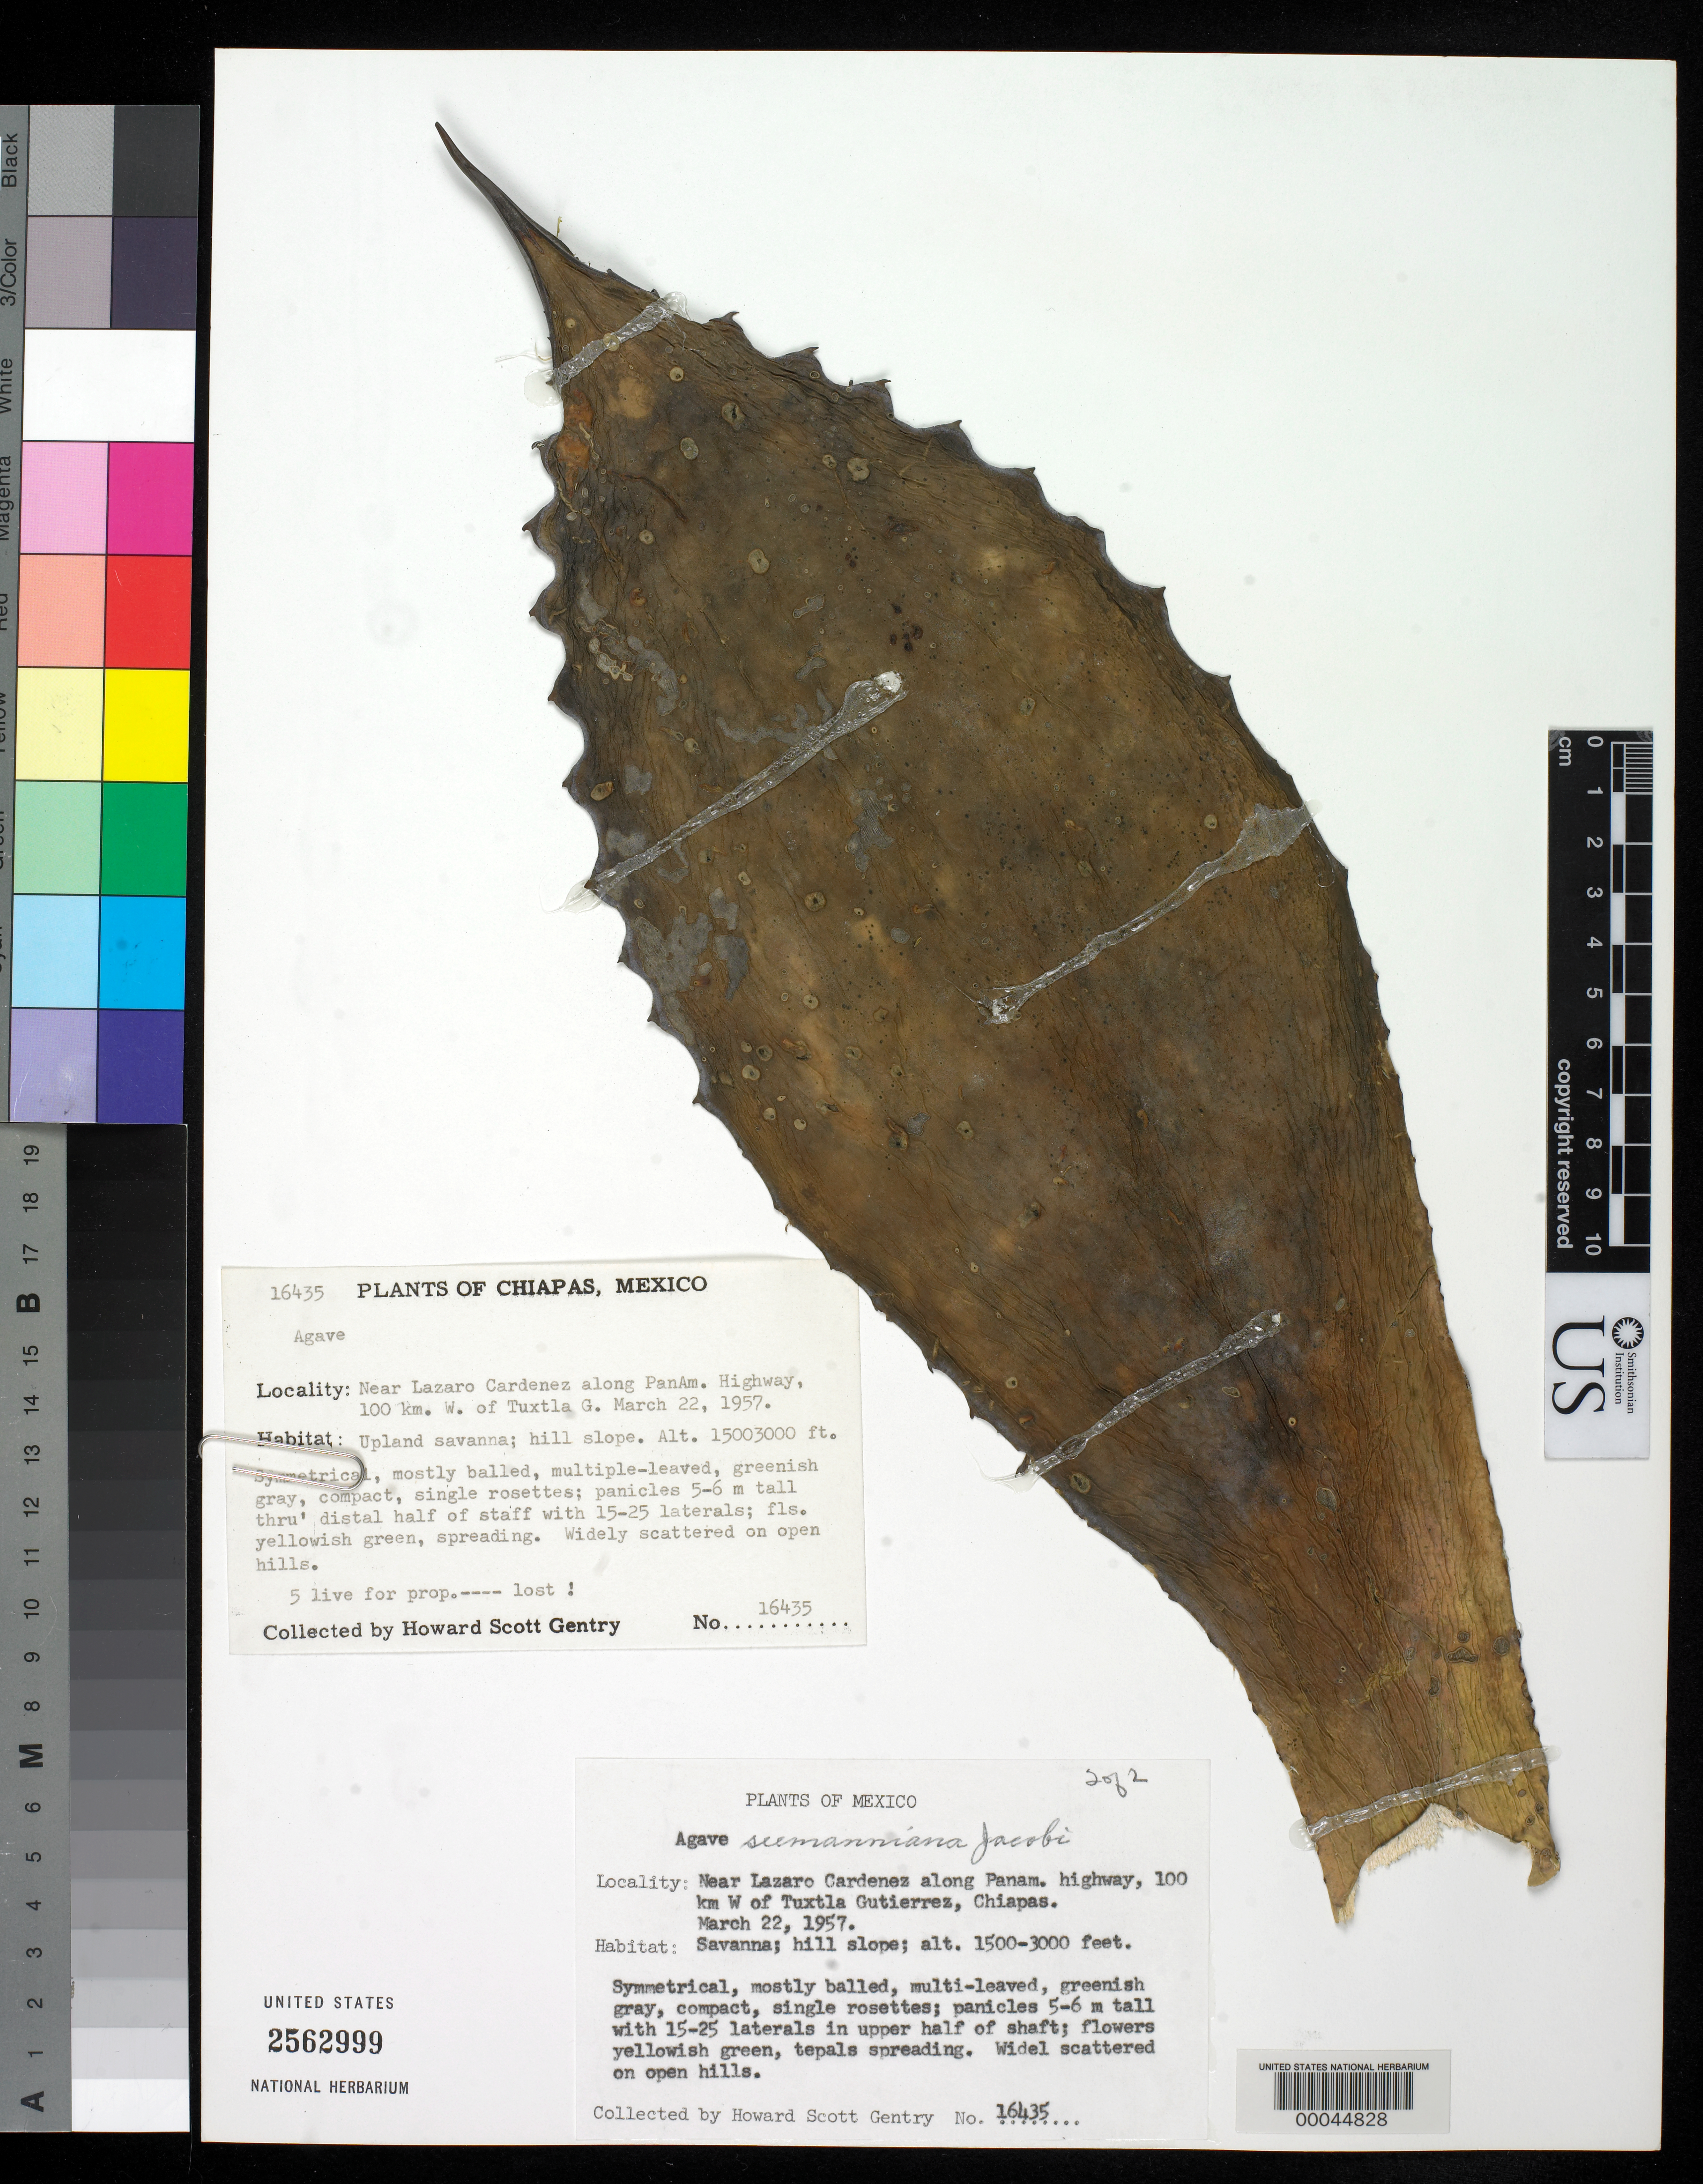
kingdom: Plantae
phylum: Tracheophyta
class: Liliopsida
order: Asparagales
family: Asparagaceae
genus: Agave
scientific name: Agave seemanniana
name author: Jacobi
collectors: H. S. Gentry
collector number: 16435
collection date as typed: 22 Mar 1957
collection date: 1957-03-22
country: Mexico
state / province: Chiapas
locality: Near Lazaro Cardenez along Pan Am highway 100 km W of Tuxtla Gutierrez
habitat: Savanna; hill slope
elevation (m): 457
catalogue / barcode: US 2562999